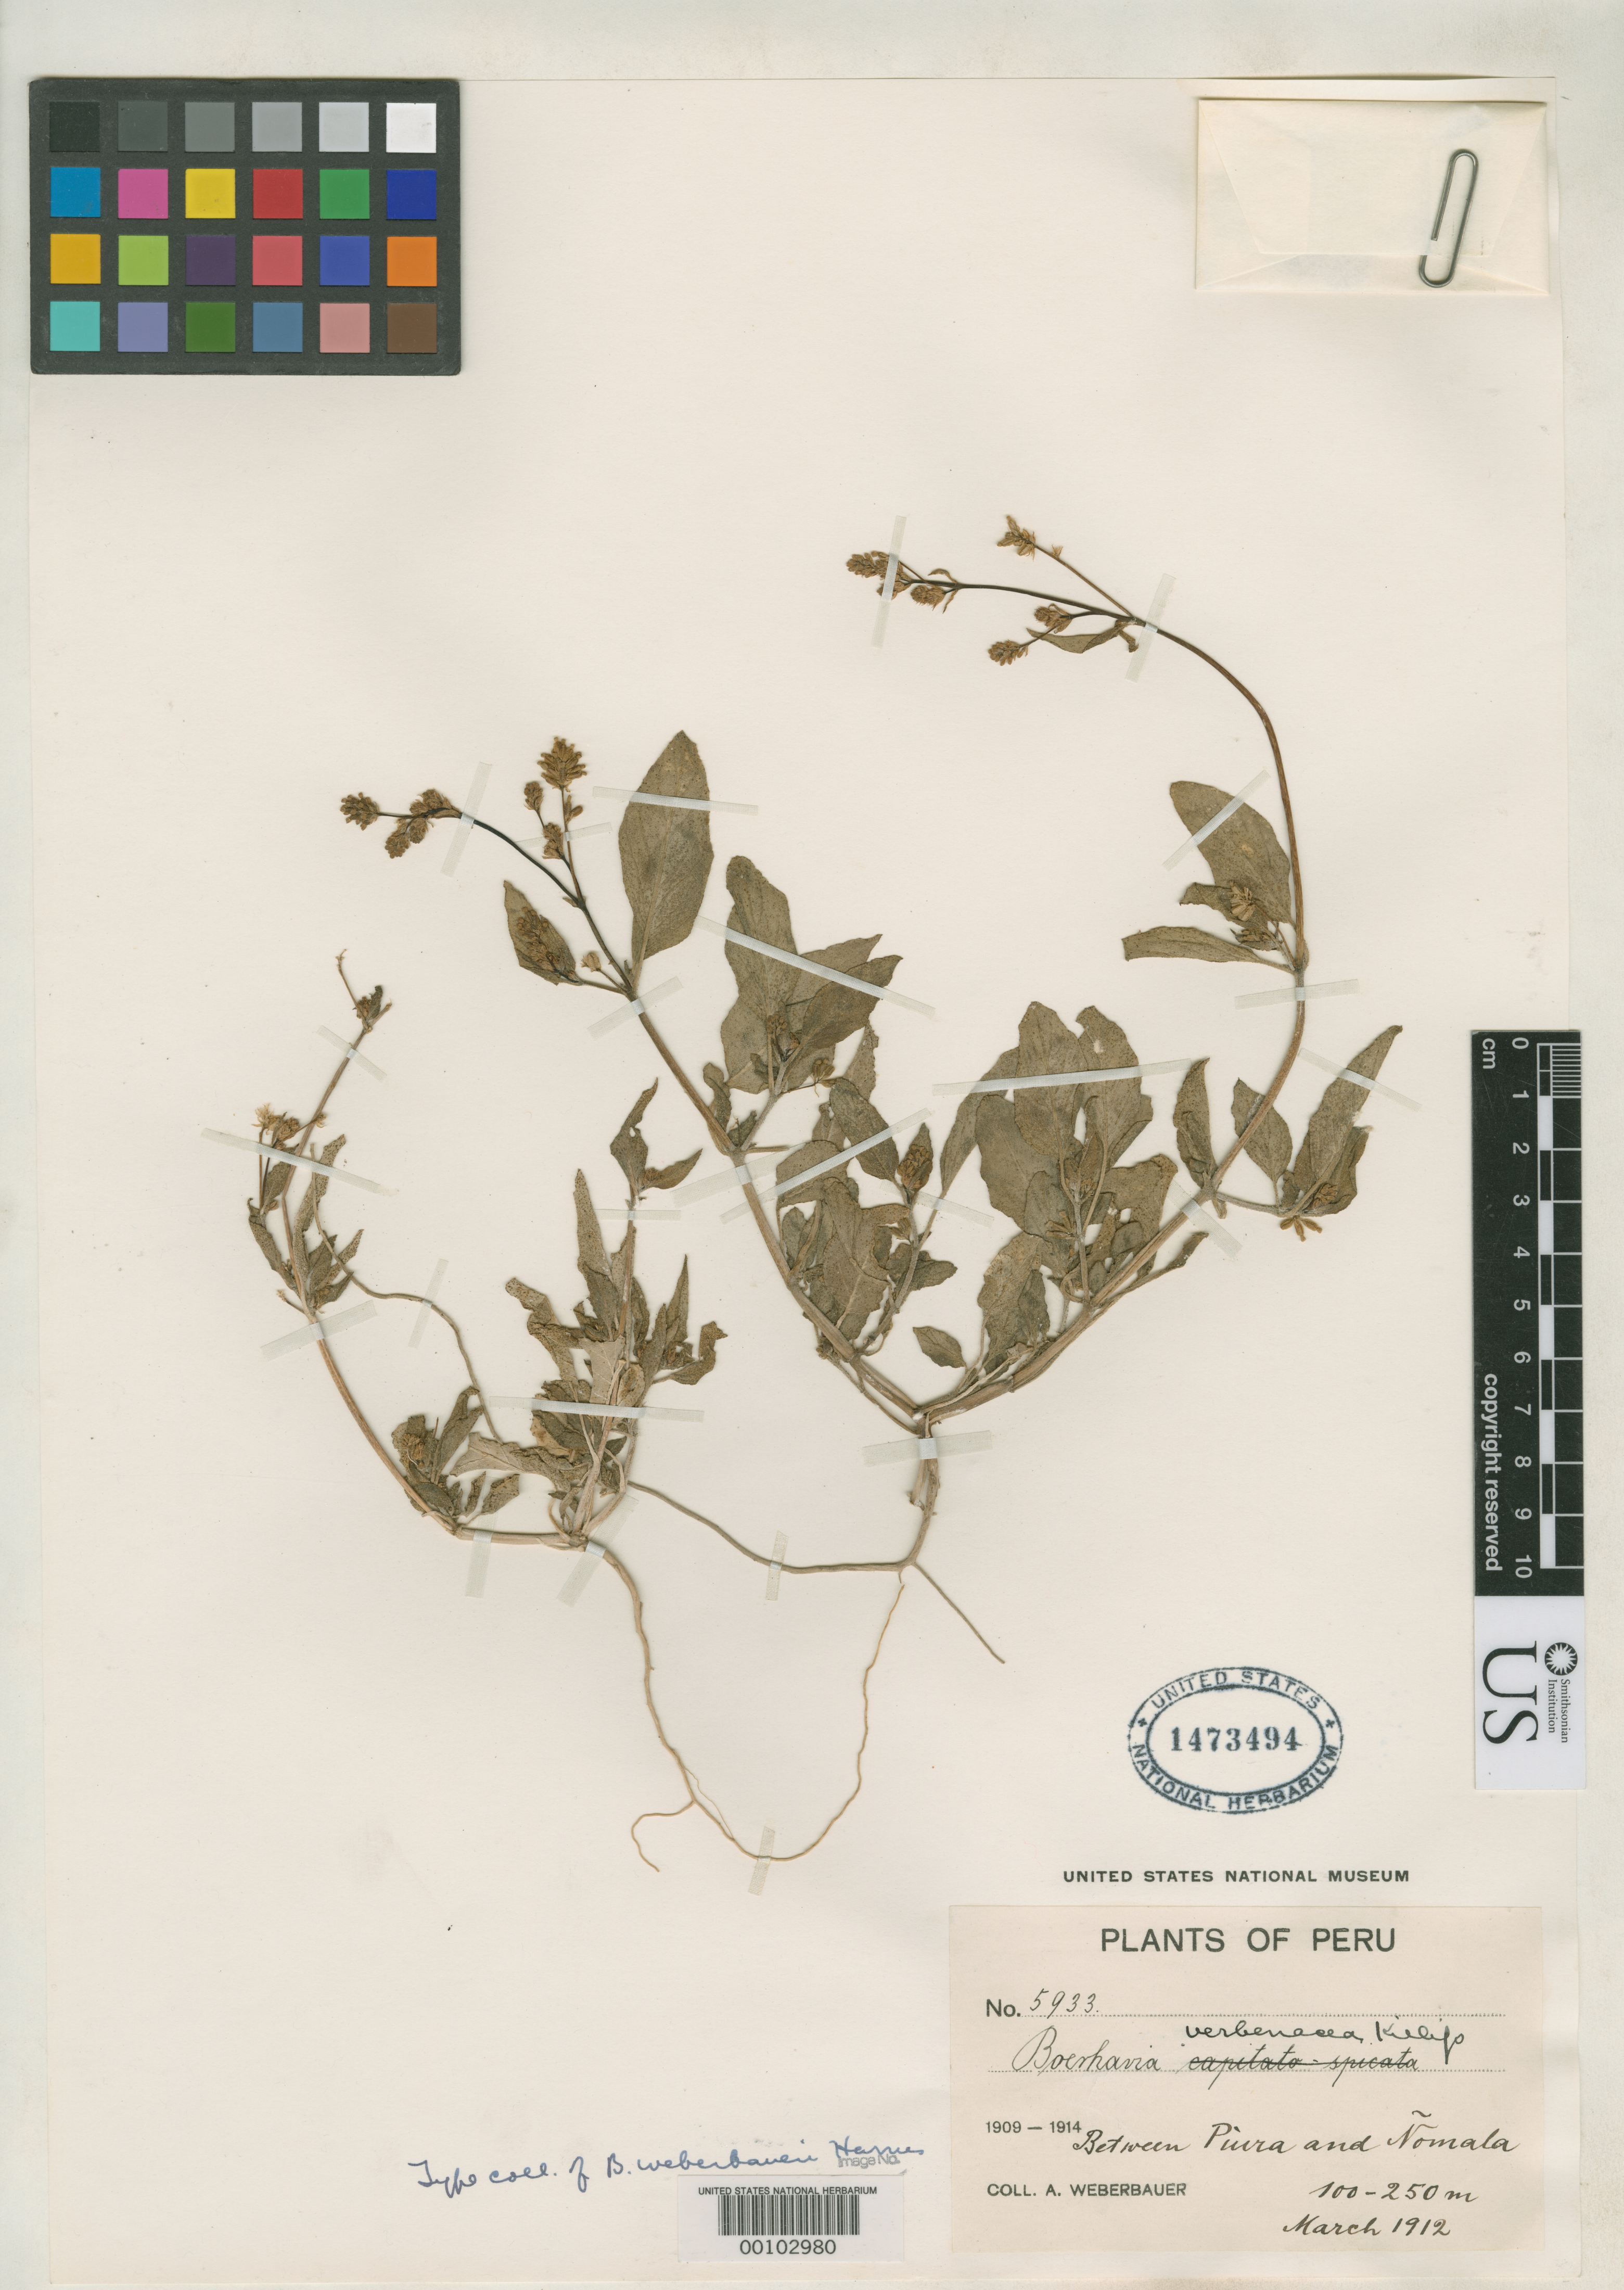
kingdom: Plantae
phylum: Tracheophyta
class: Magnoliopsida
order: Caryophyllales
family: Nyctaginaceae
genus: Boerhavia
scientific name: Boerhavia weberbaueri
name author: Heimerl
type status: Isotype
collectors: A. Weberbauer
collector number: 5933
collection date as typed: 23 Mar 1912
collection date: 1912-03-23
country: Peru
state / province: Piura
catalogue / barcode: US 1473494